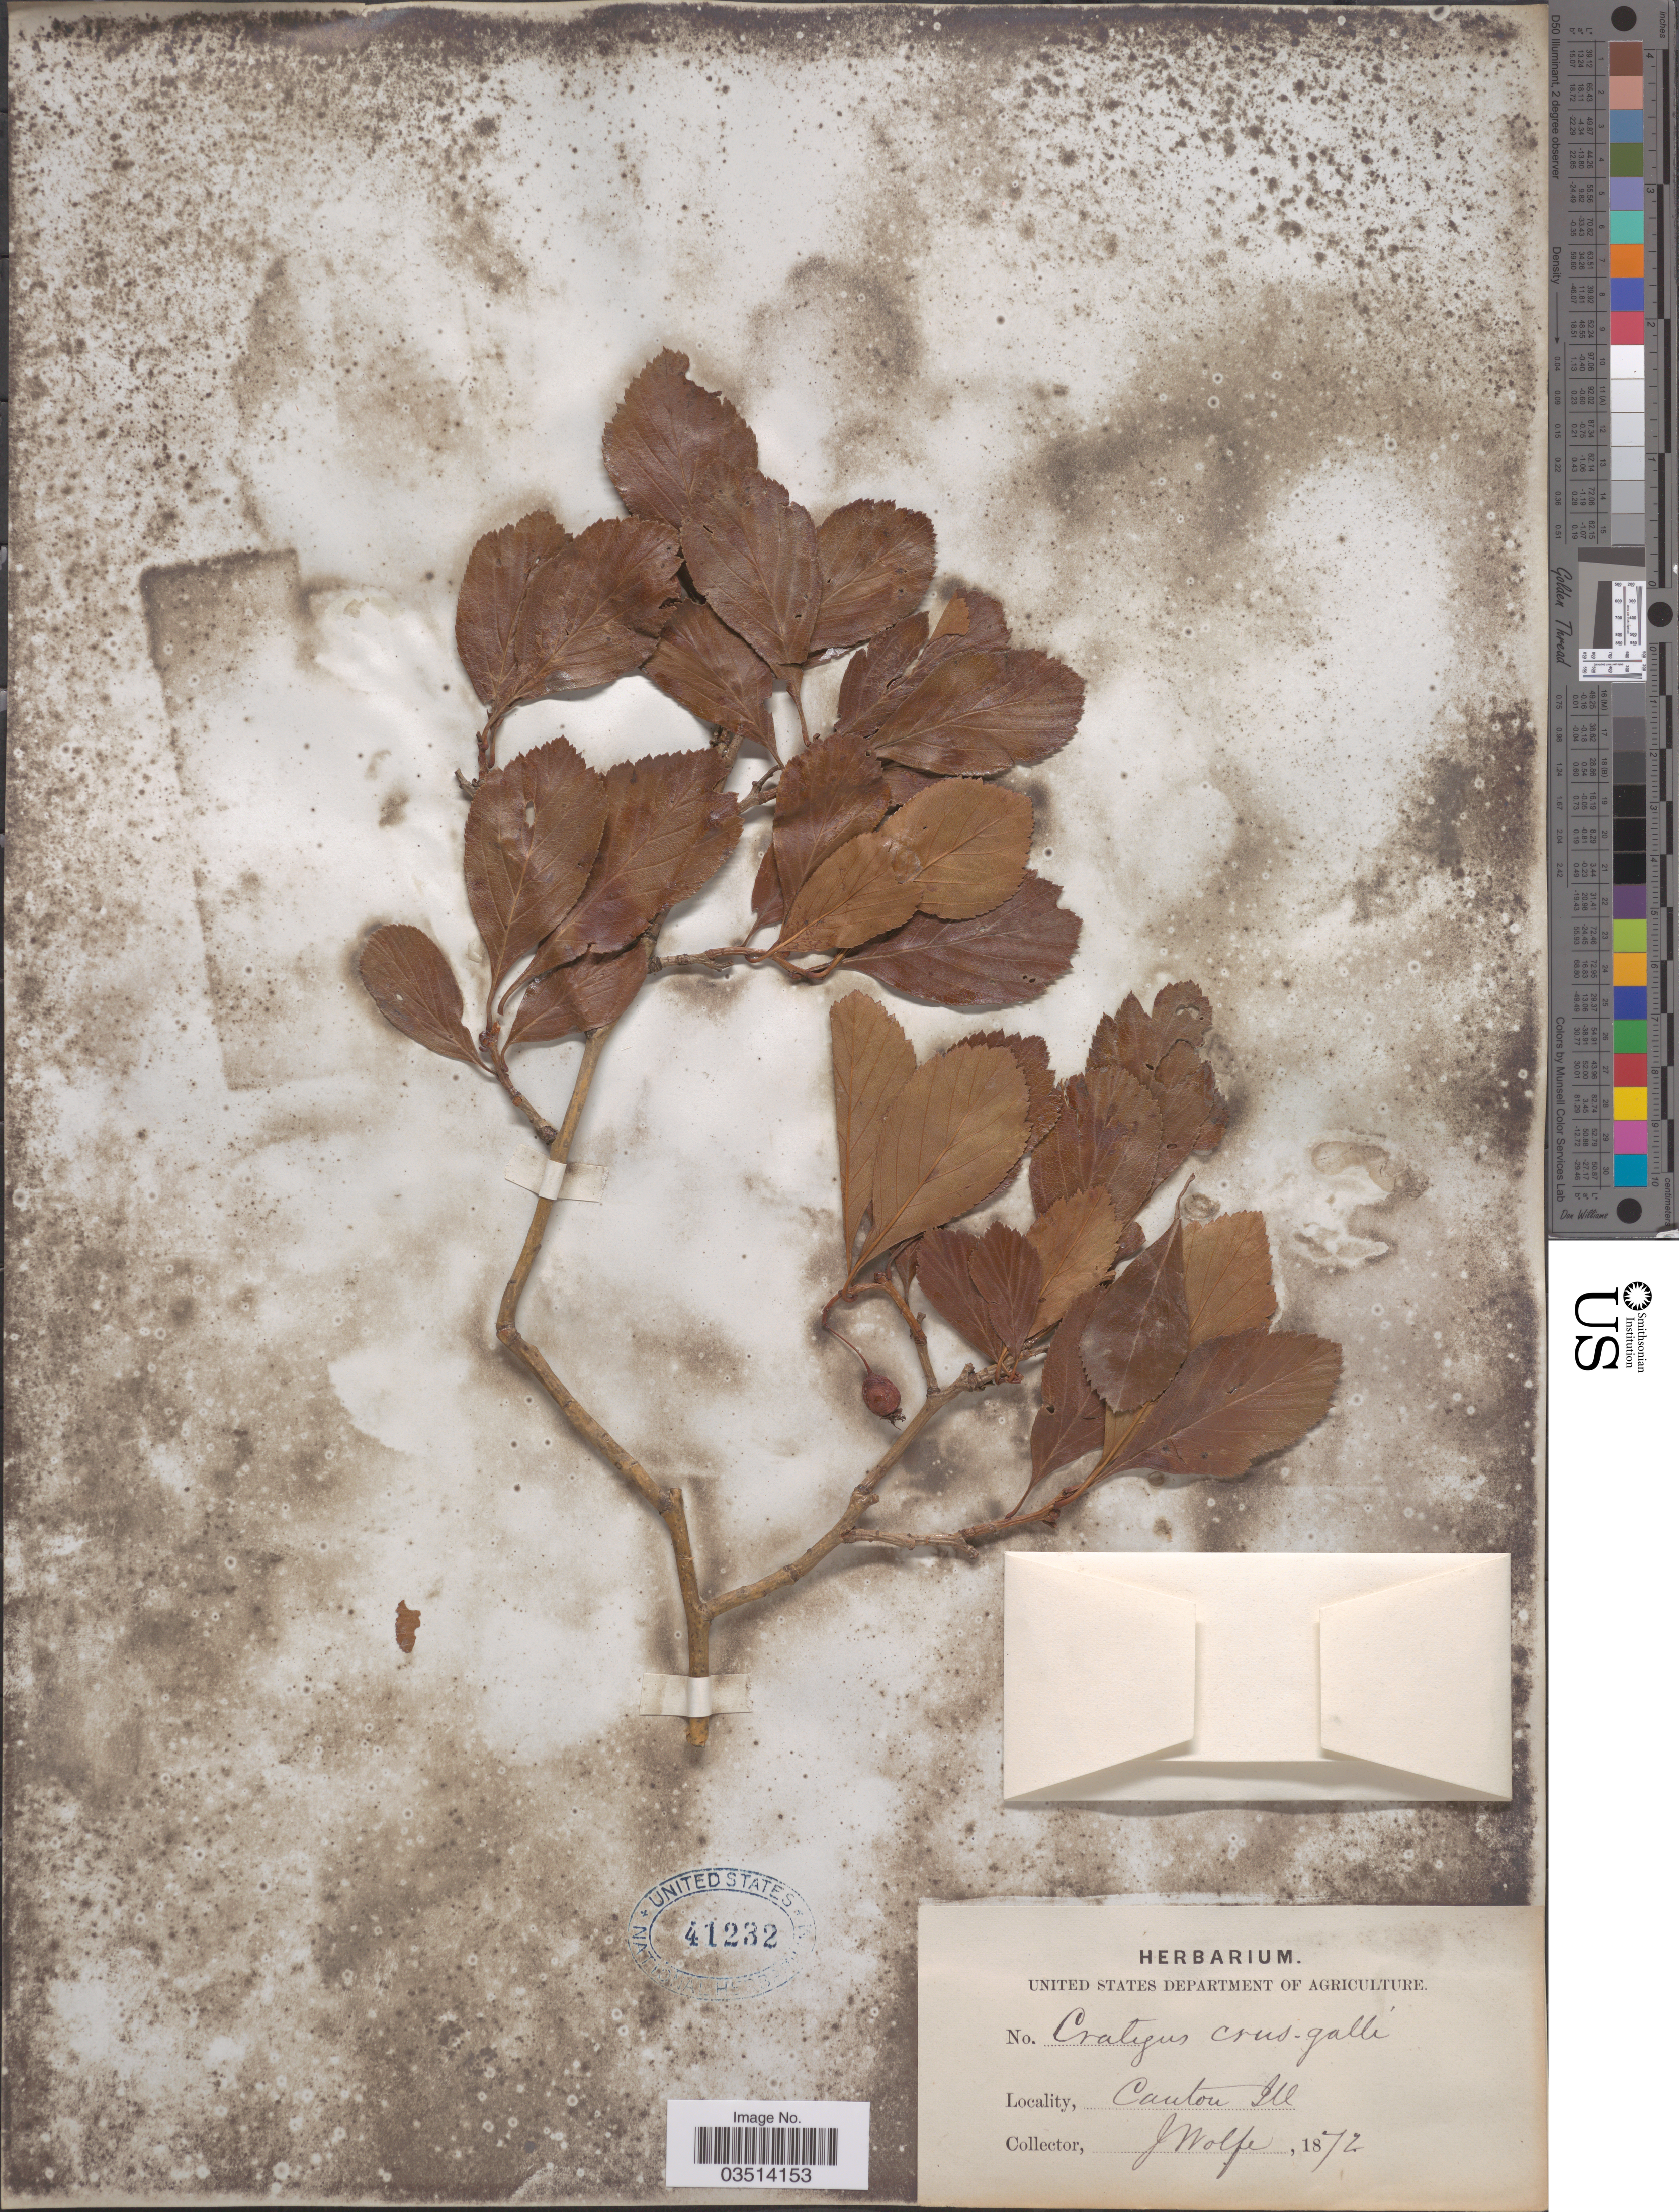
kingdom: Plantae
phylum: Tracheophyta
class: Magnoliopsida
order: Rosales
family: Rosaceae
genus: Crataegus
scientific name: Crataegus crus-galli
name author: L.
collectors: J. Wolfe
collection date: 1872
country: United States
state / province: Illinois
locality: Canton.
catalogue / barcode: US 41232